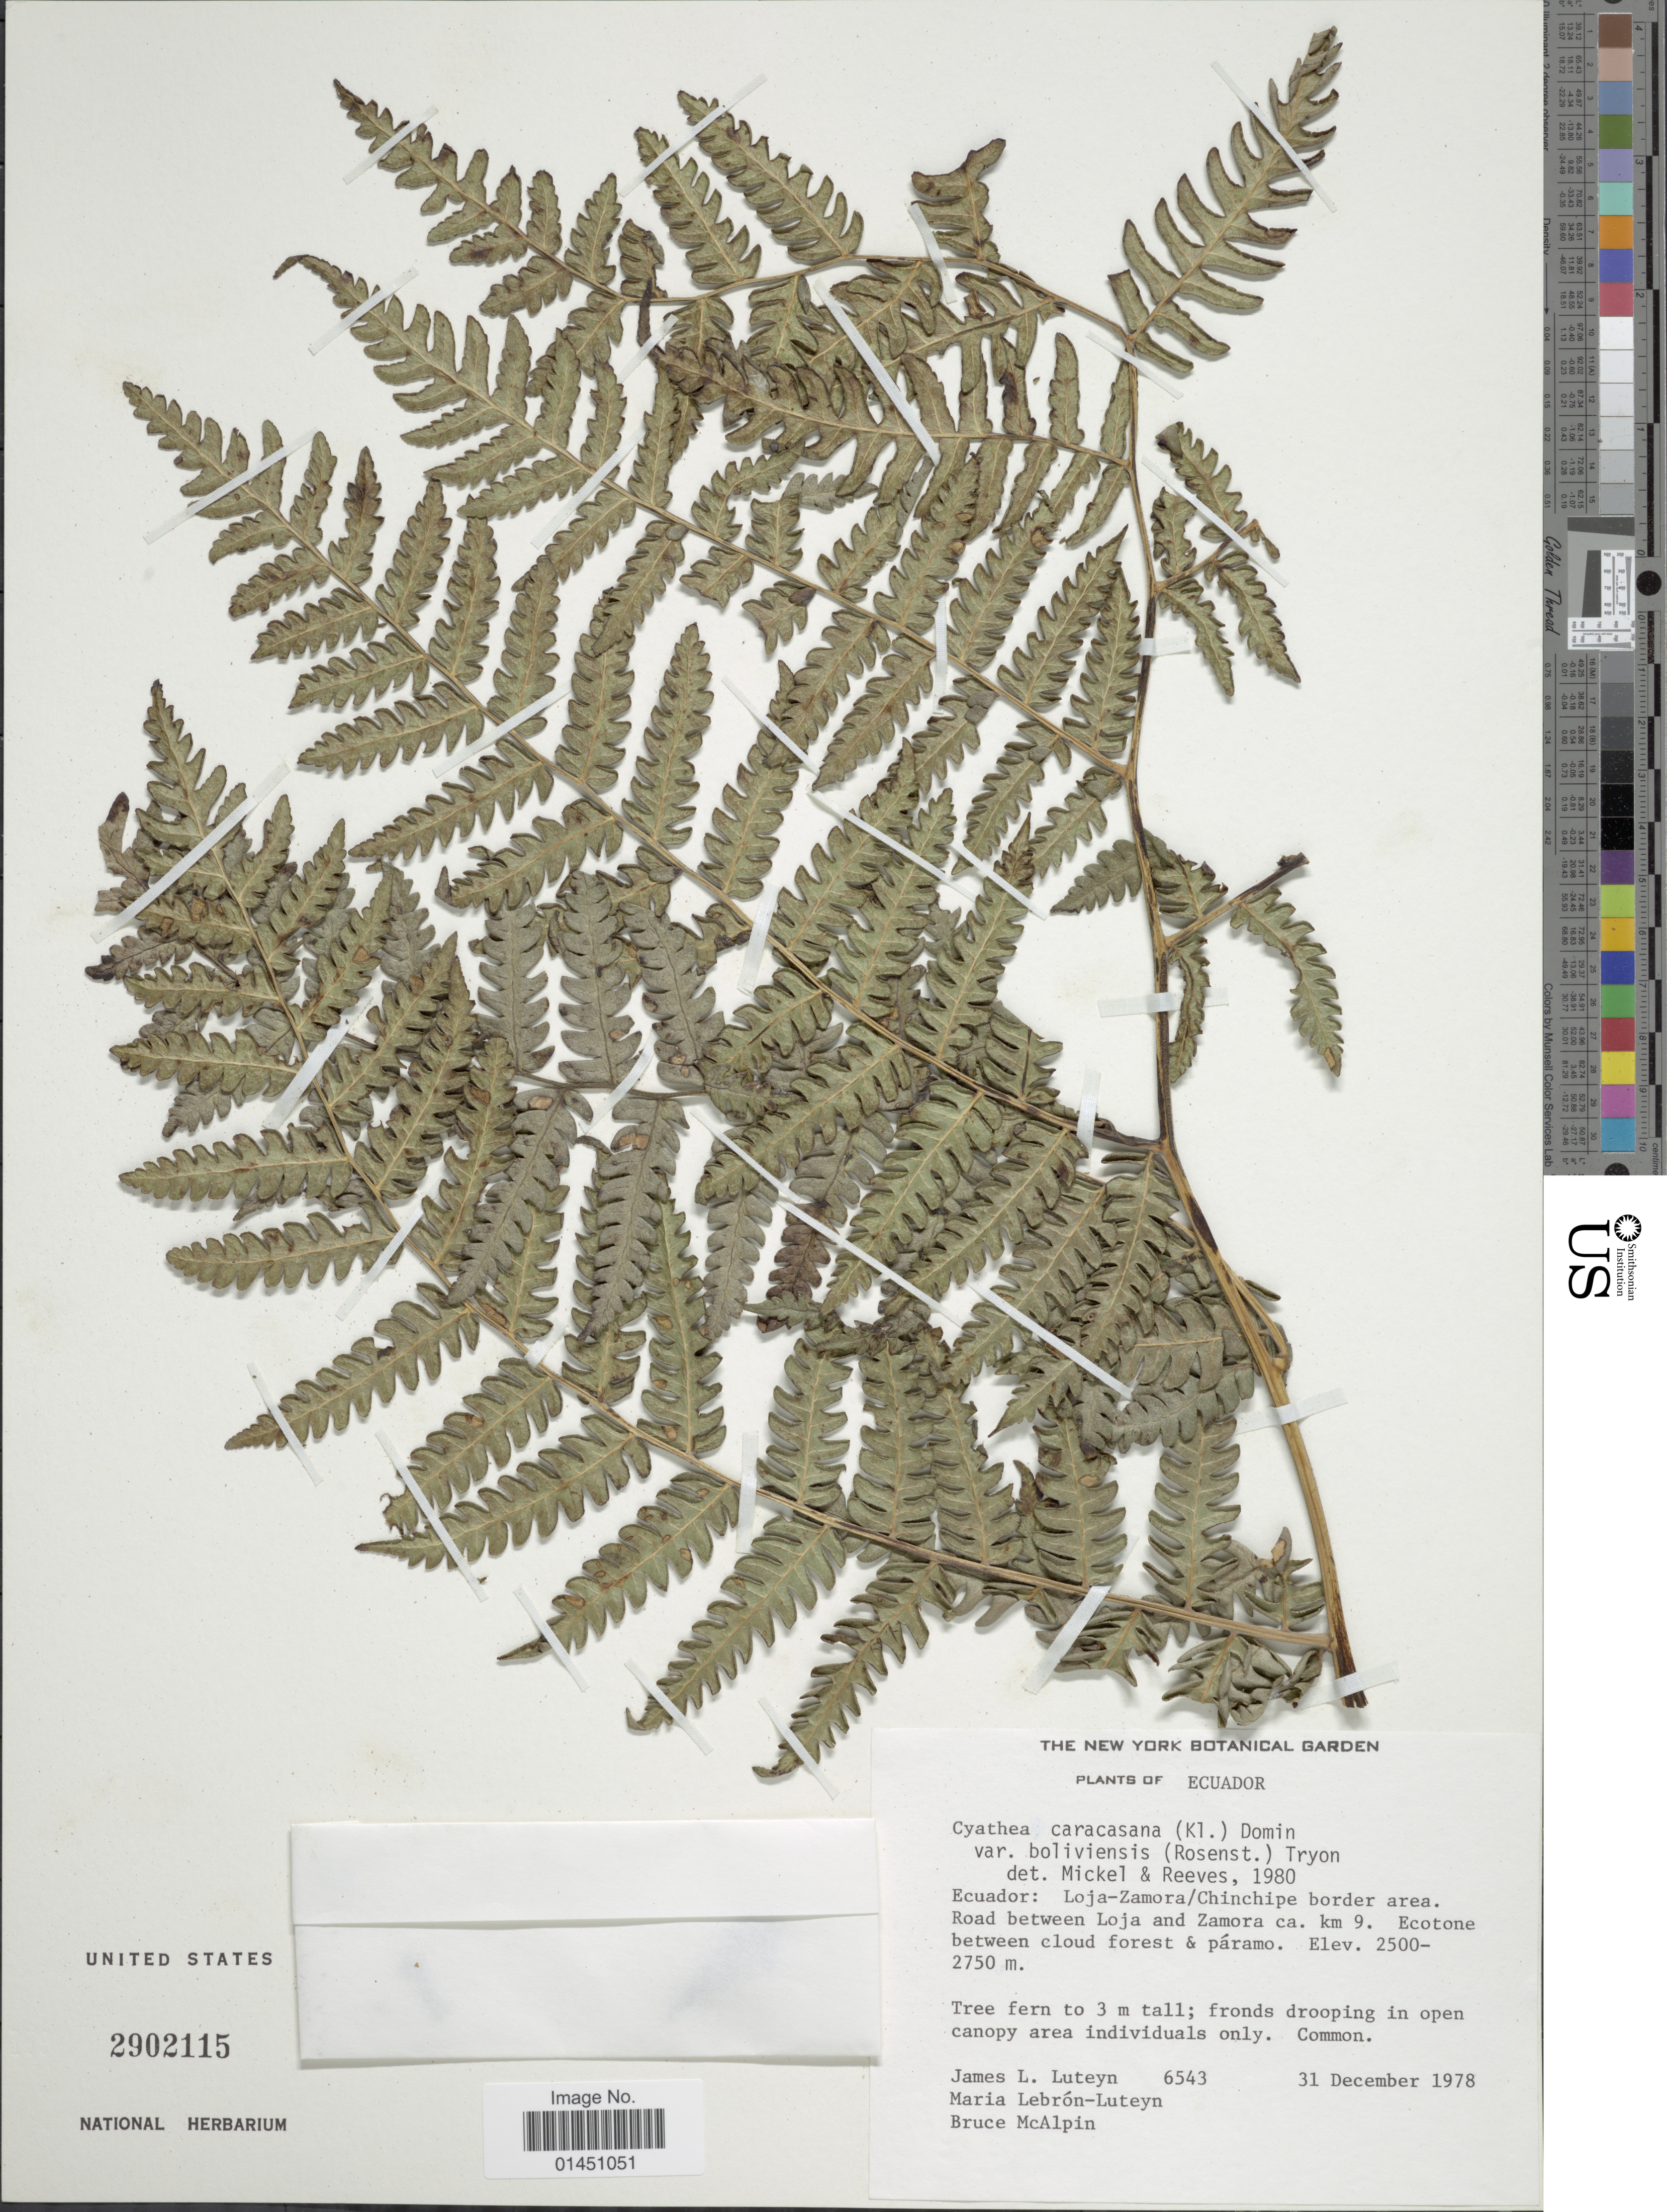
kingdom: Plantae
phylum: Tracheophyta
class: Polypodiopsida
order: Cyatheales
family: Cyatheaceae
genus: Cyathea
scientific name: Cyathea caracasana var. boliviensis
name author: (Rosenst.) R.M. Tryon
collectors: J. L. Luteyn, M. L. Lebrón-Luteyn & B. McAlpin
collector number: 6543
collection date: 1978-12-31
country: Ecuador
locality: Loja - Zamora/ Chinchipe border area. Road between Loja and Zamora ca. km. 9. Ecotone between cloud forest & paramo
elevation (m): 2500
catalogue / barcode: US 2902115